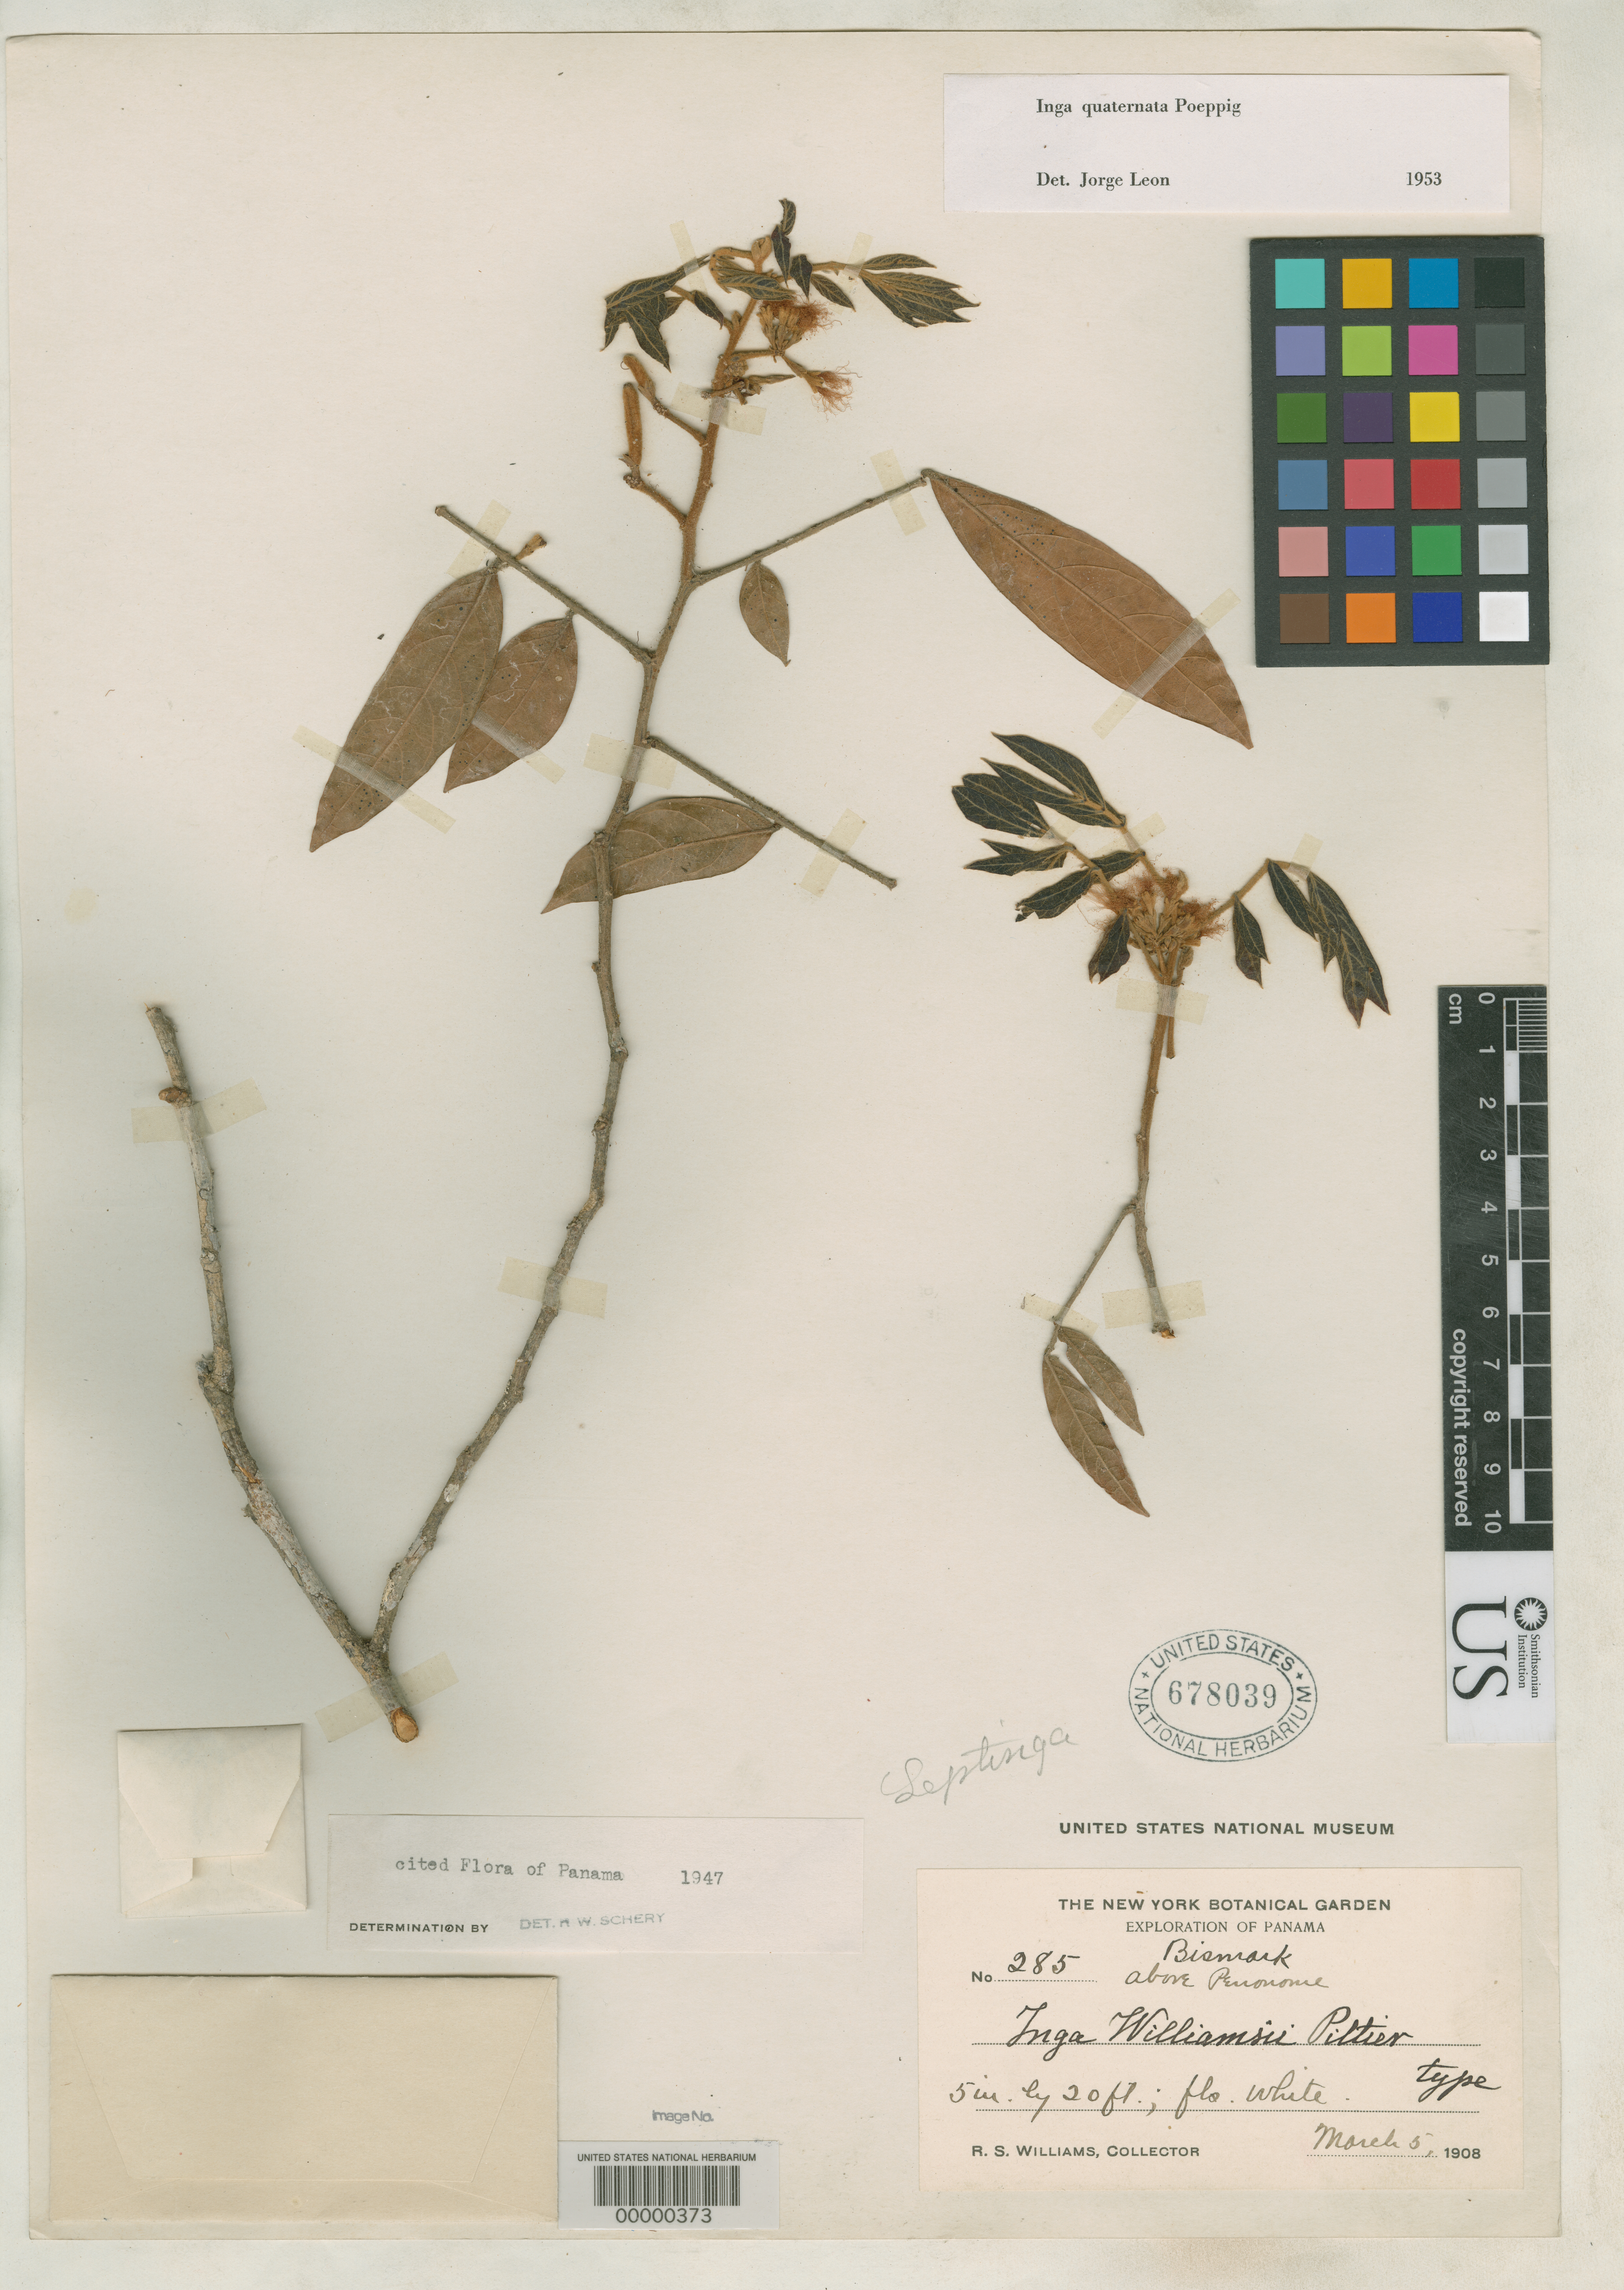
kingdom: Plantae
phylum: Tracheophyta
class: Magnoliopsida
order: Fabales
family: Fabaceae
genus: Inga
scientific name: Inga williamsii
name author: Pittier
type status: Isotype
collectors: R. S. Williams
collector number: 285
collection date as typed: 05 Mar 1908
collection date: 1908-03-05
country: Panama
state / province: Coclé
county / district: Penonomé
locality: Bismark, above Penonome.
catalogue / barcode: US 678039